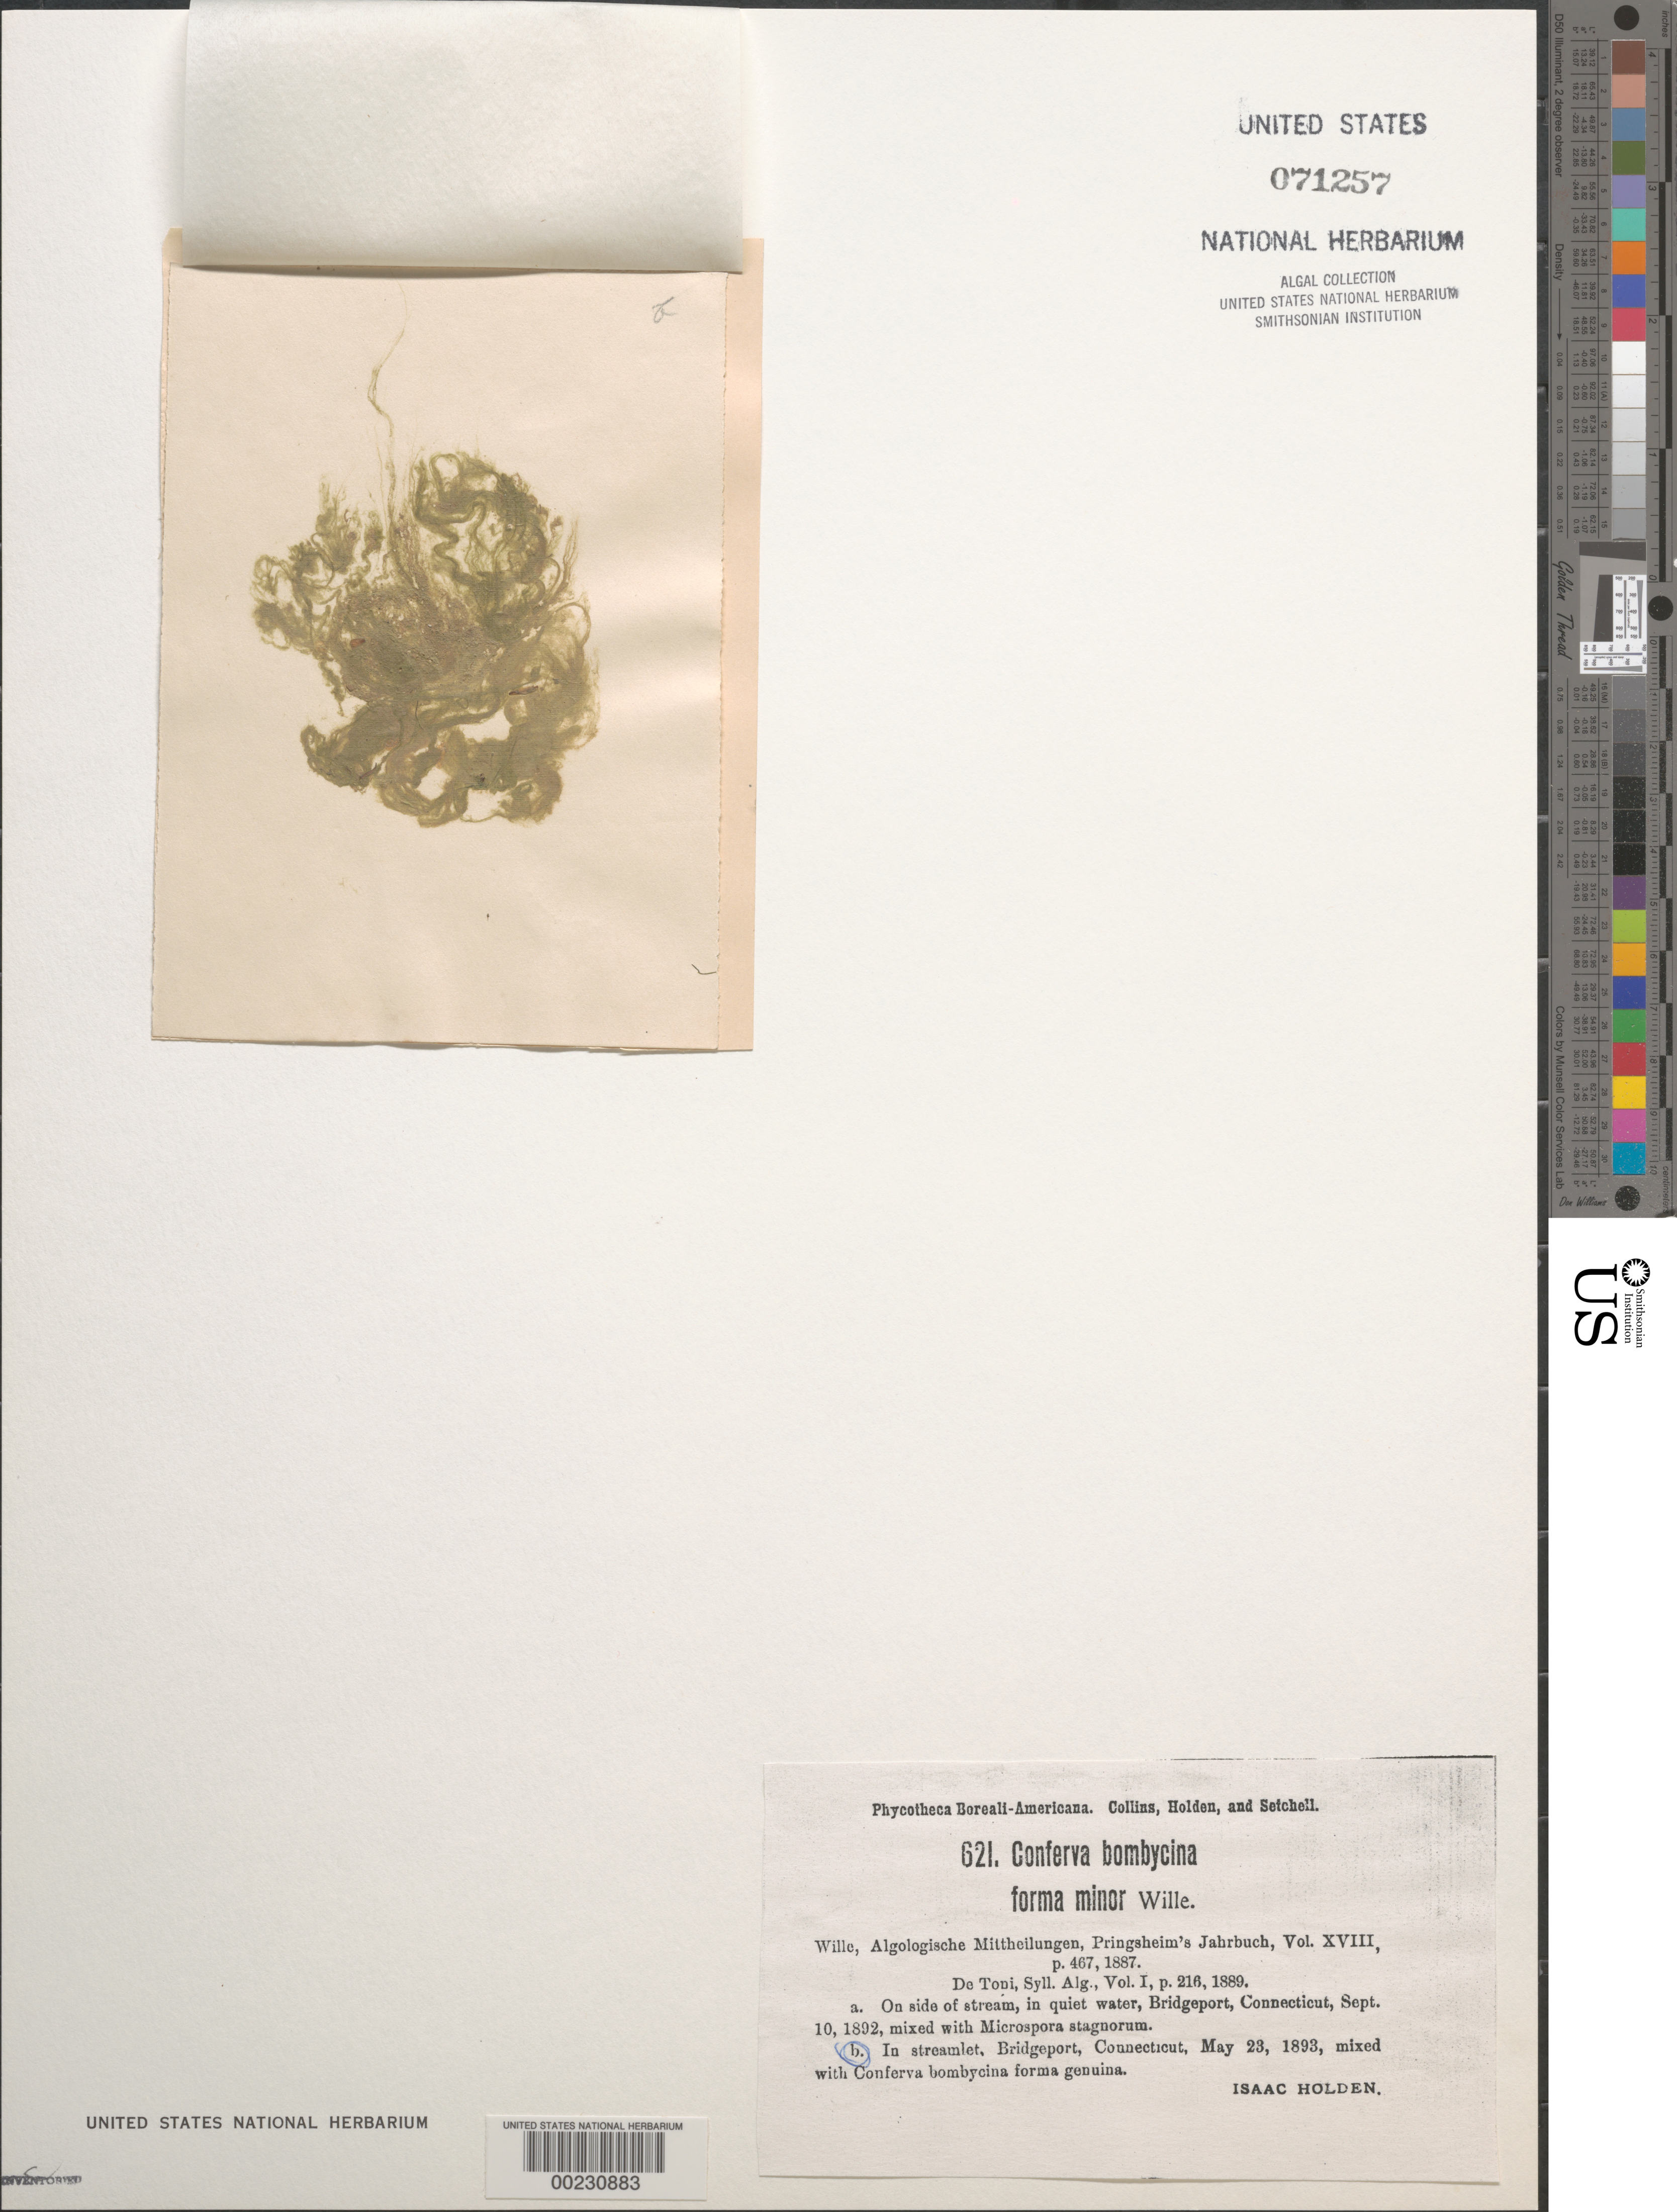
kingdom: Chromista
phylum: Ochrophyta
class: Xanthophyceae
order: Tribonematales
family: Tribonemataceae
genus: Tribonema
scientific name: Tribonema bombycina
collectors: I. Holden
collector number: PB-A 621b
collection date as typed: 23 May 1893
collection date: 1893-05-23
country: United States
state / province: Connecticut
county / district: Fairfield County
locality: Bridgeport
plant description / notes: Collins, Holden & Setchell, Phycotheca Boreali-Americana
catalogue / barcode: US 71257